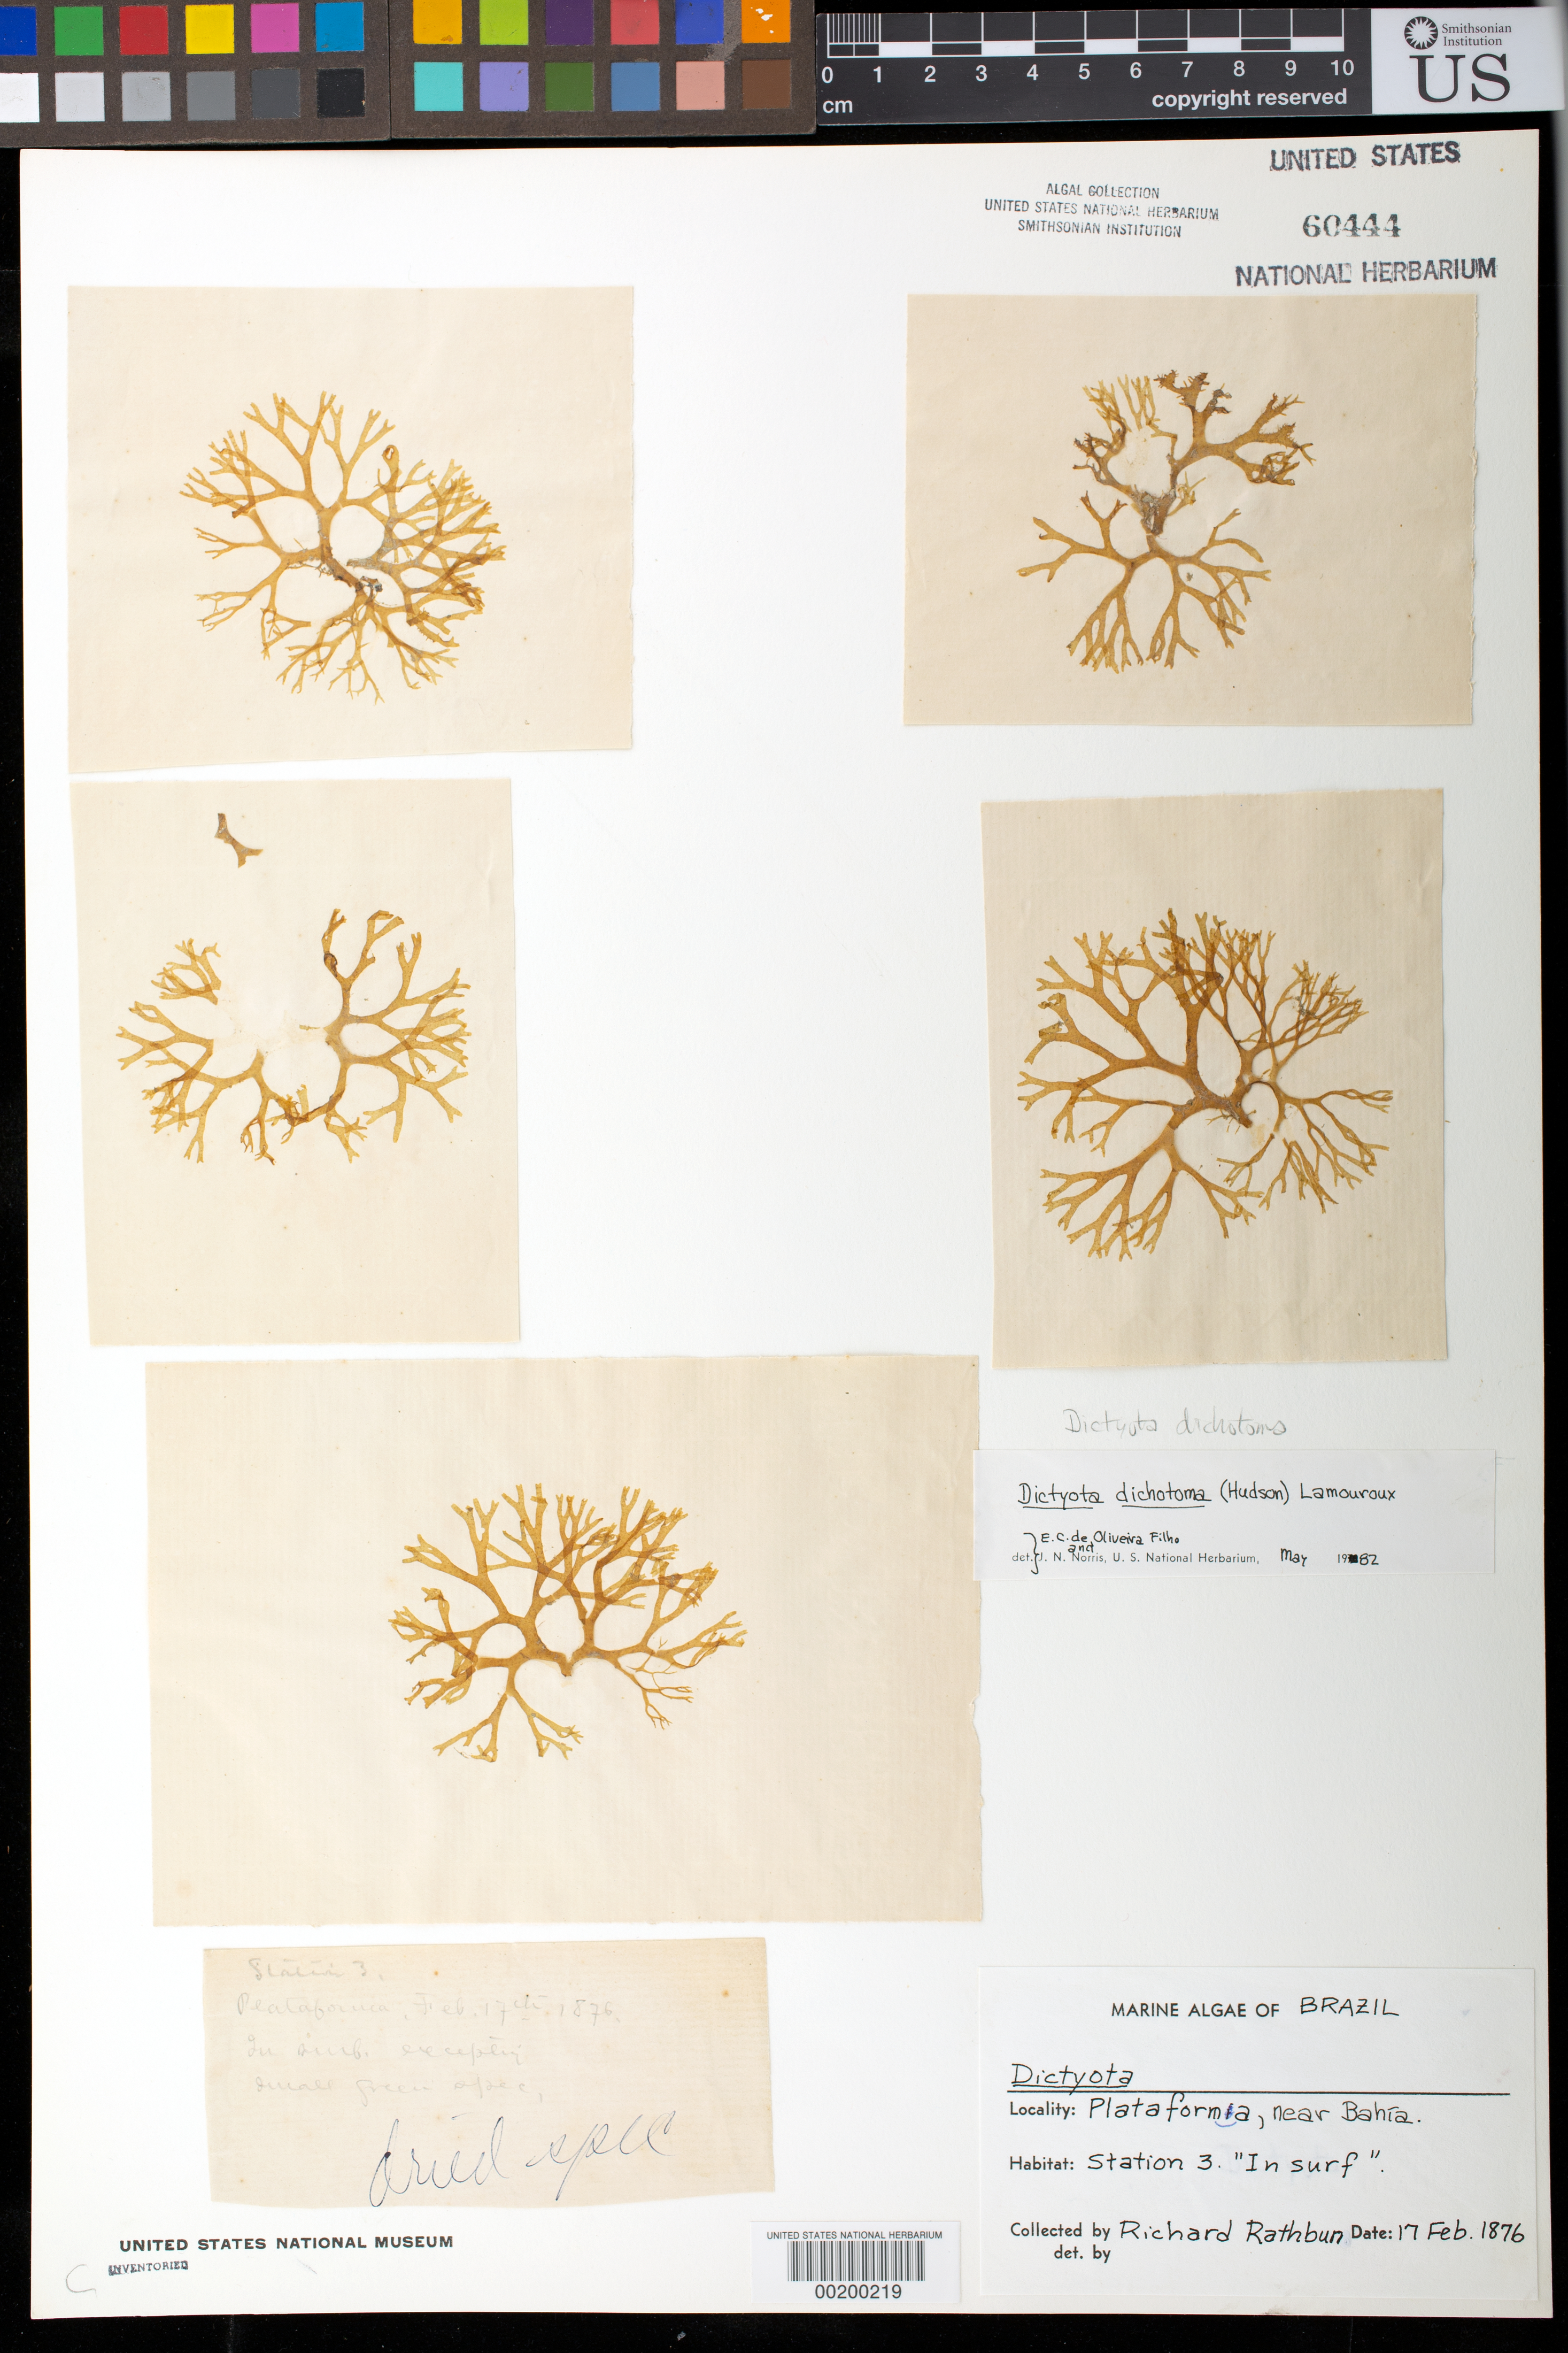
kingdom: Chromista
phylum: Ochrophyta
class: Phaeophyceae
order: Dictyotales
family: Dictyotaceae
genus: Dictyota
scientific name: Dictyota dichotoma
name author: (Huds.) J.V.Lamouroux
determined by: Oliveira, E. C.; Norris, J. N.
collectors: R. Rathbun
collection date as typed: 17 Feb 1876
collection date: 1876-02-17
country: Brazil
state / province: Bahia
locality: Plataforma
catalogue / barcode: US 60444